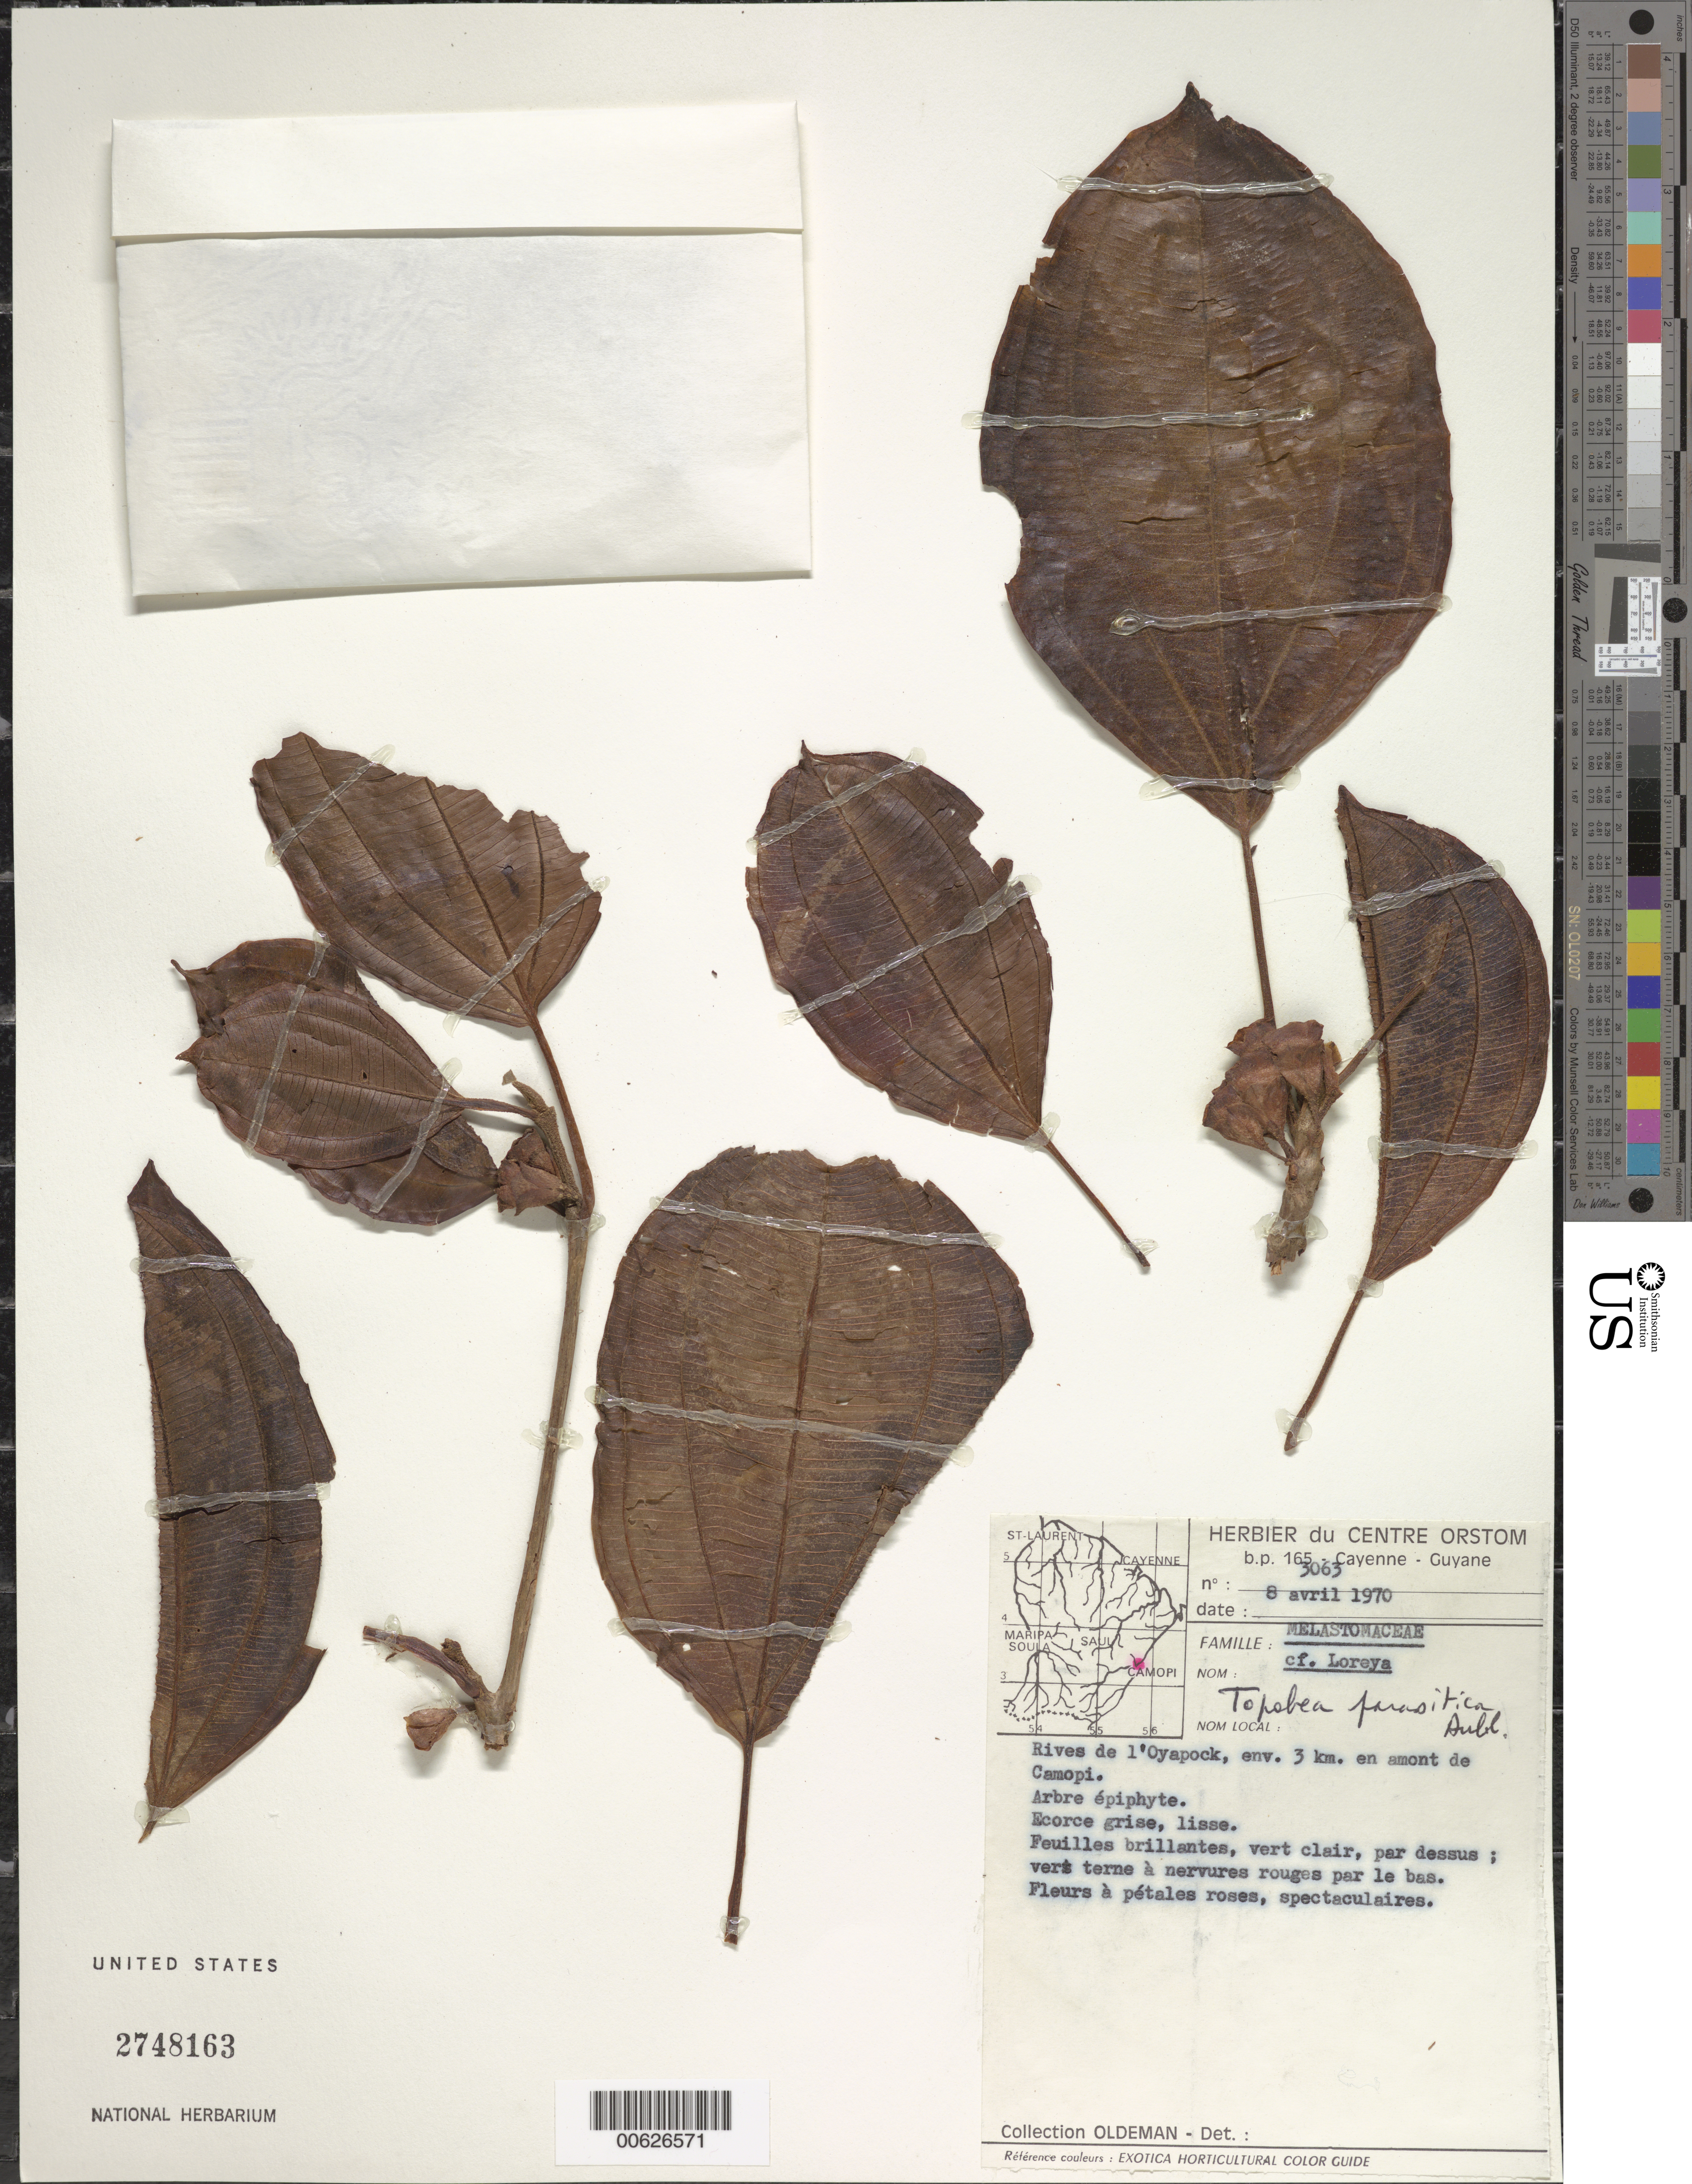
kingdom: Plantae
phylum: Tracheophyta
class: Magnoliopsida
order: Myrtales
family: Melastomataceae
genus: Topobea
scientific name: Topobea parasitica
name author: Aubl.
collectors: R. Oldeman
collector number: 3063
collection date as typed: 8-Apr-70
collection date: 1970-04-08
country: French Guiana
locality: Rives de l'Oyapock, environs 3 km en amont de Camopi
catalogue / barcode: US 2748163